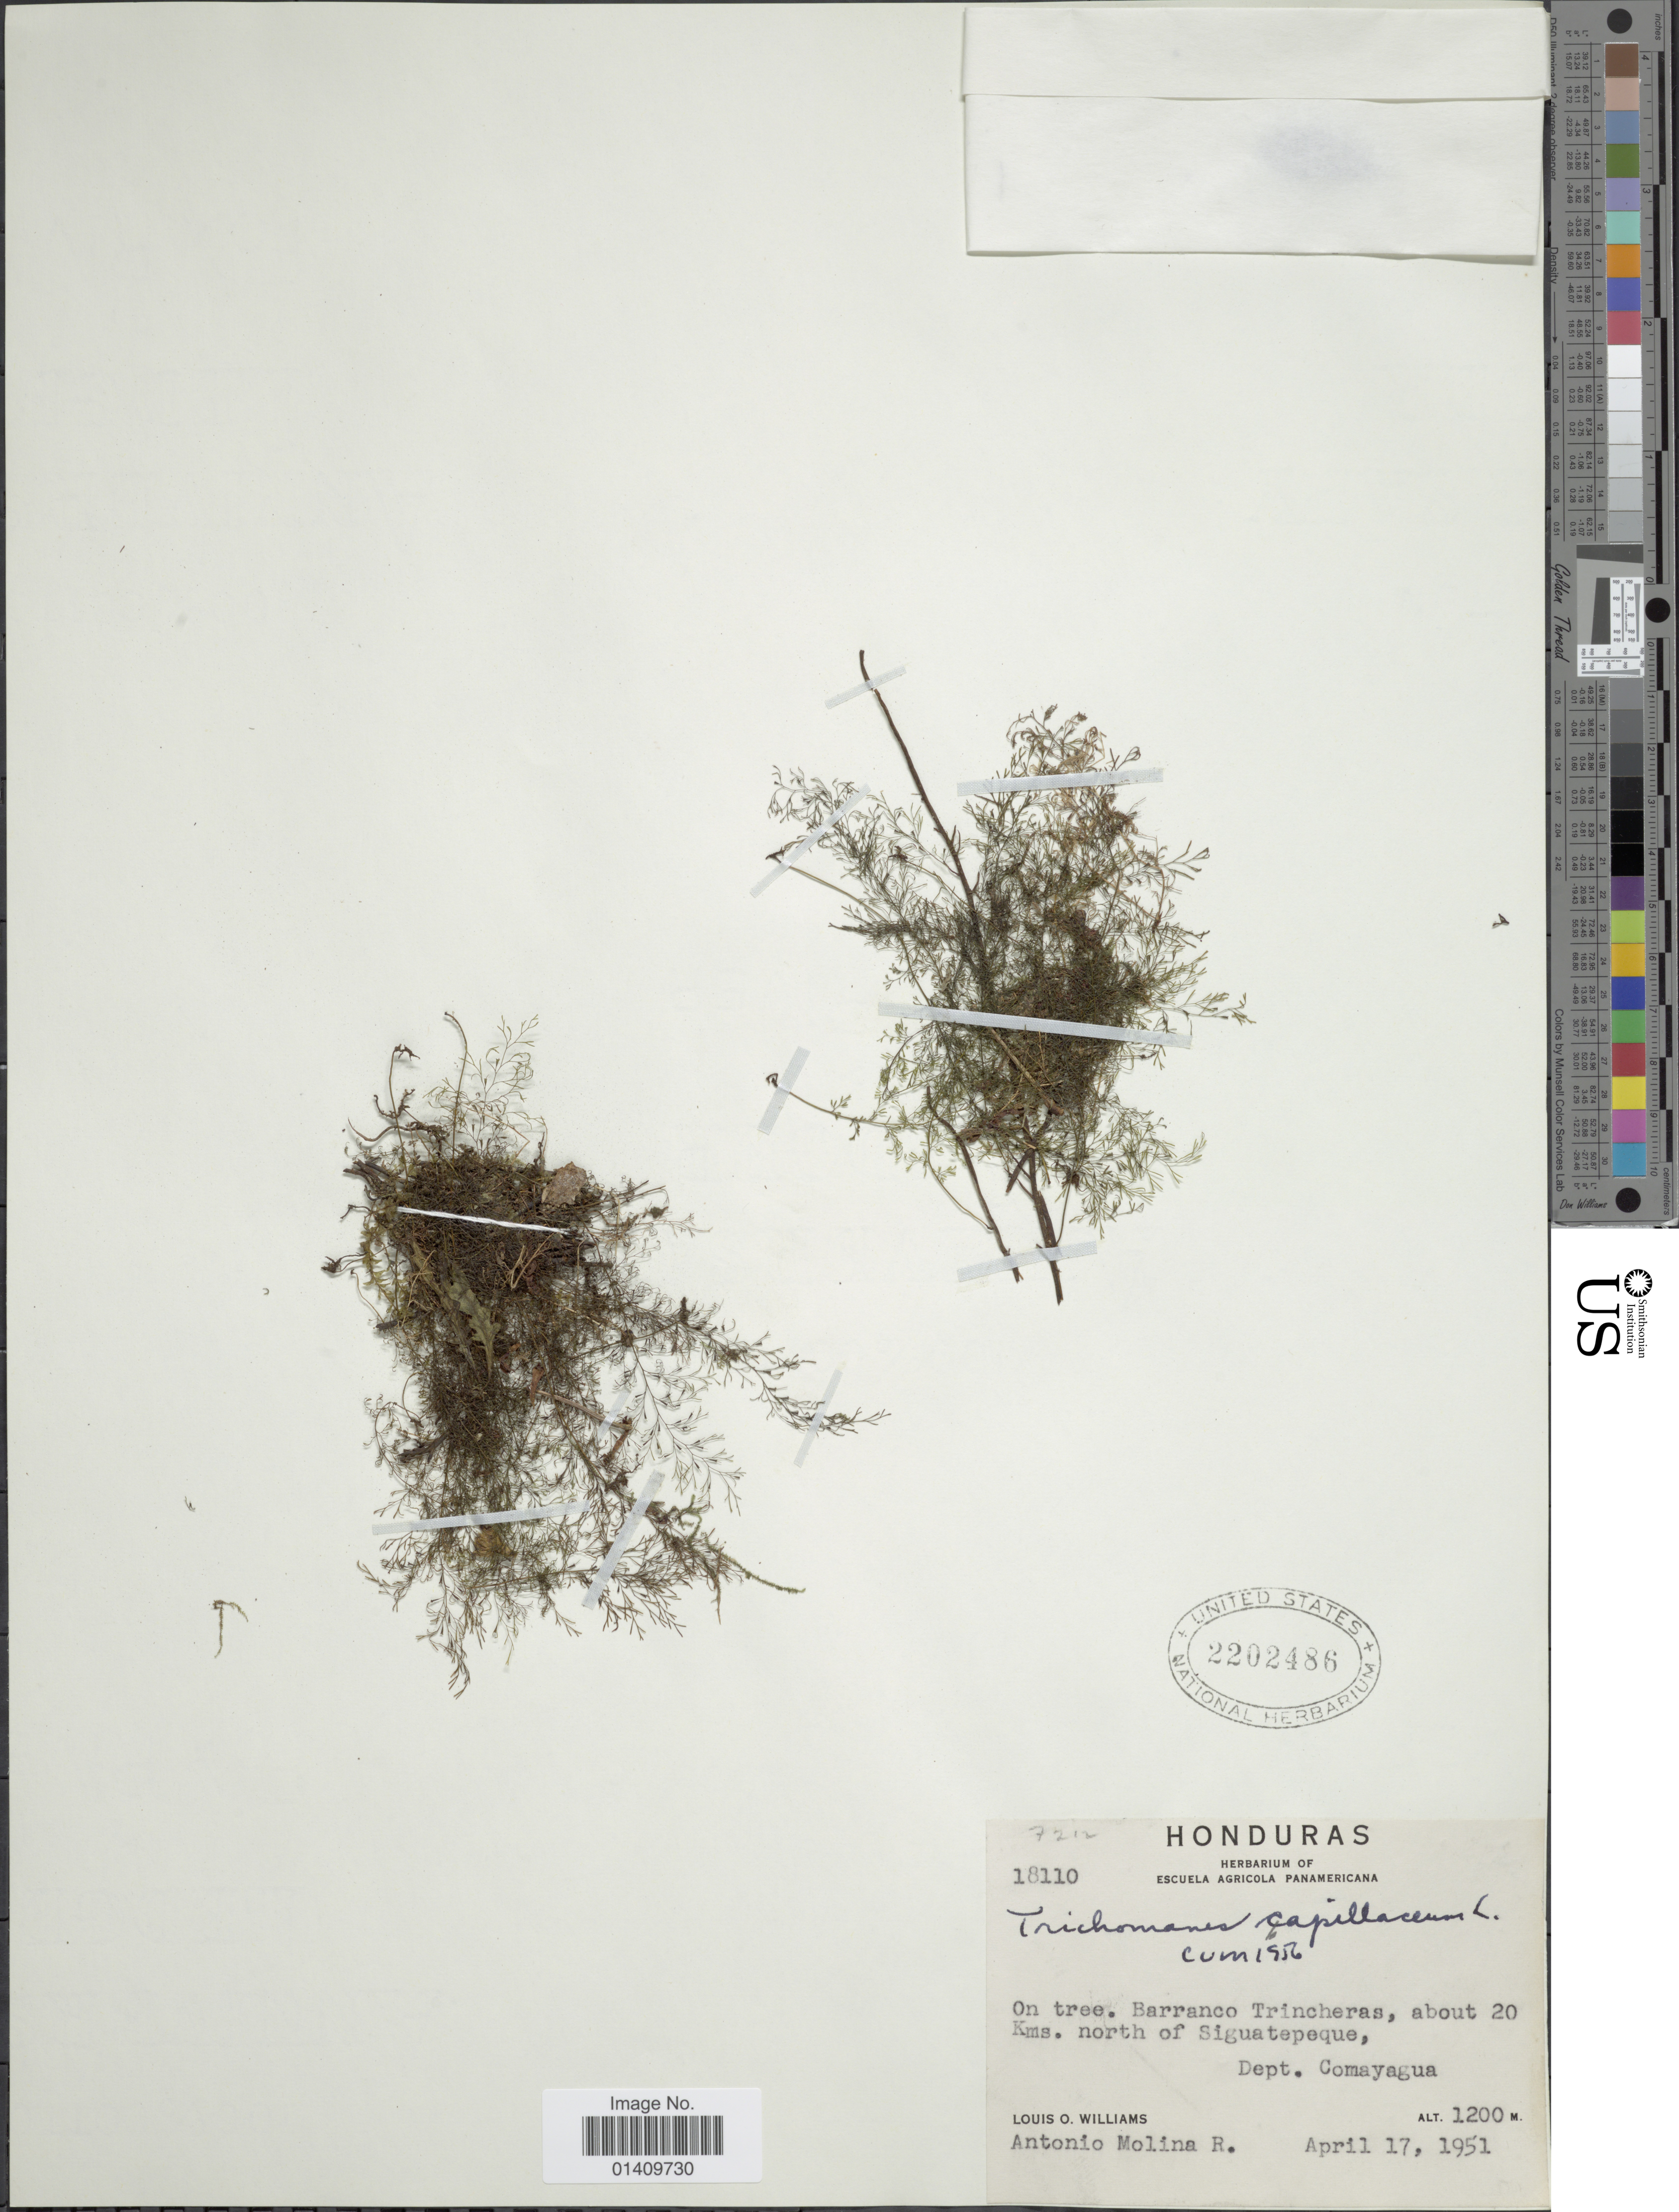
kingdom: Plantae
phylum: Tracheophyta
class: Polypodiopsida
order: Hymenophyllales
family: Hymenophyllaceae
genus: Polyphlebium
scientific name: Polyphlebium capillaceum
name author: (L.) Ebihara & Dubuisson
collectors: L. O. Williams & A. Molina R.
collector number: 18110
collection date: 1951-04-17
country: Honduras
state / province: Comayagua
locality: Barranco Trincheras about 20 kms north of Sigautepeque dept. Comayagua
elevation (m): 1200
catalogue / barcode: US 2202486